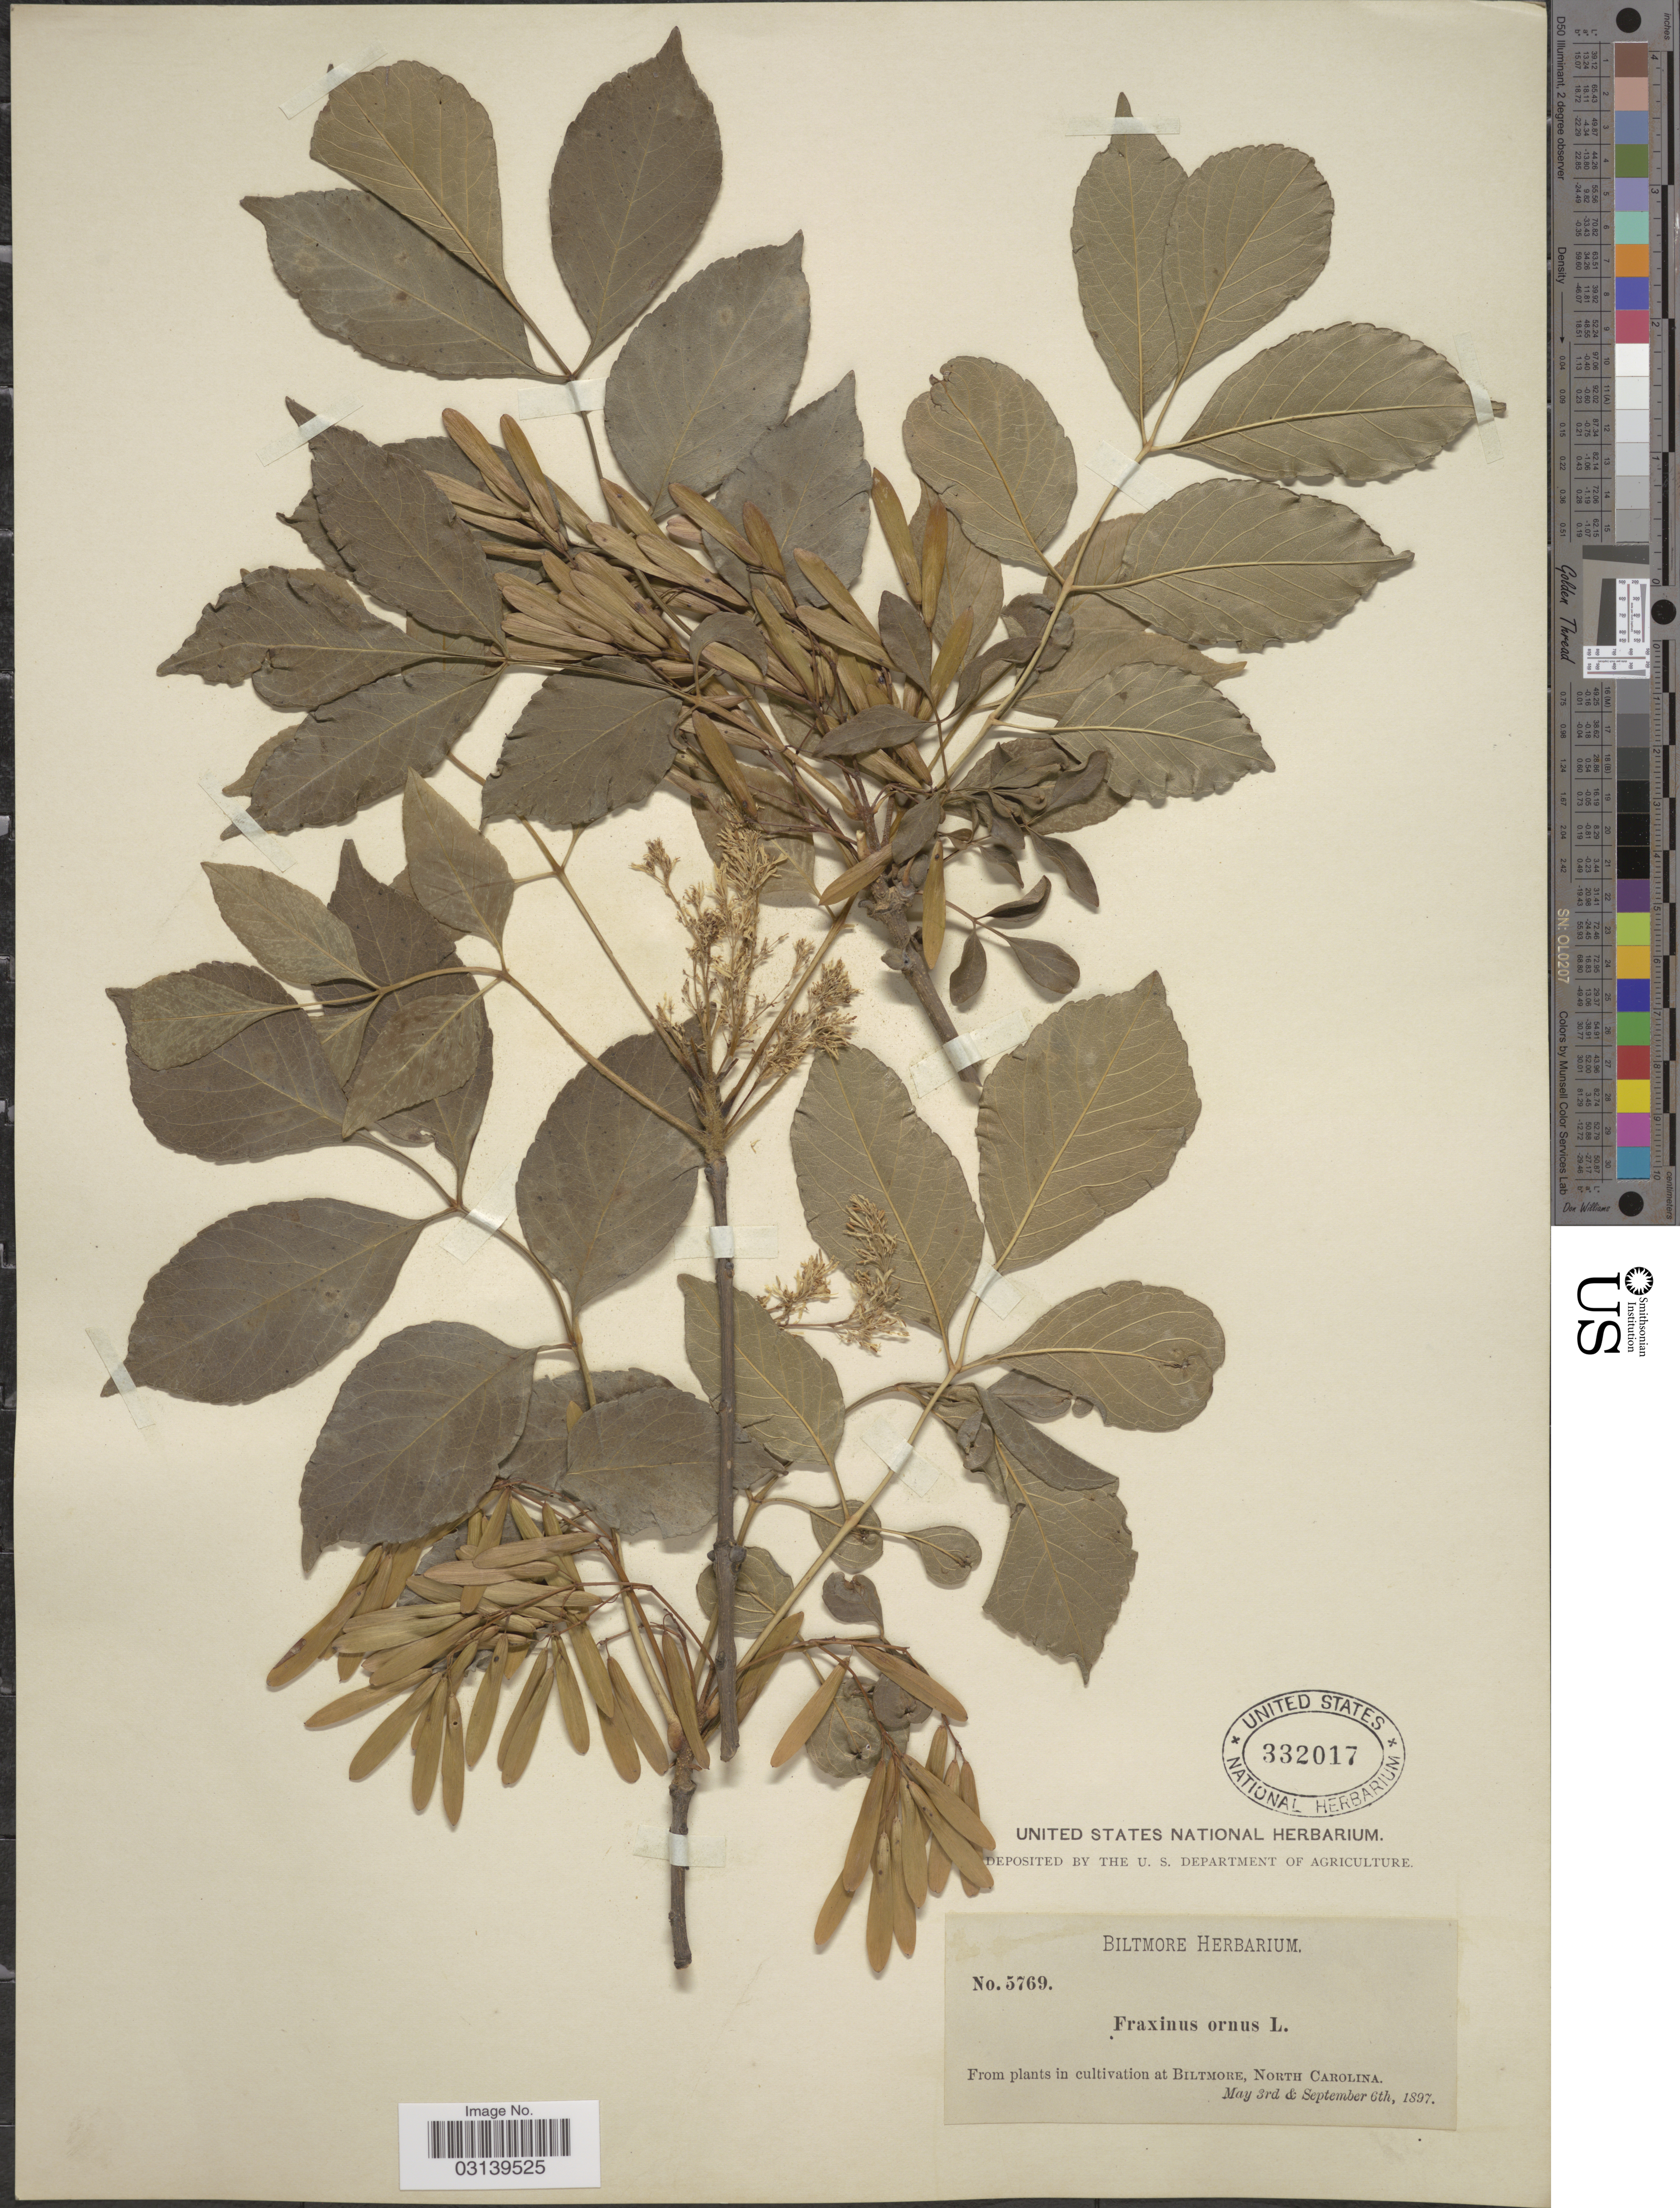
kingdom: Plantae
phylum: Tracheophyta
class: Magnoliopsida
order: Lamiales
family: Oleaceae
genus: Fraxinus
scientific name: Fraxinus ornus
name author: L.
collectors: ex herb. Biltmore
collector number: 5769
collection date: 1897-05-03/1897-09-06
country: United States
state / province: North Carolina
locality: Biltmore.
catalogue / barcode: US 332017